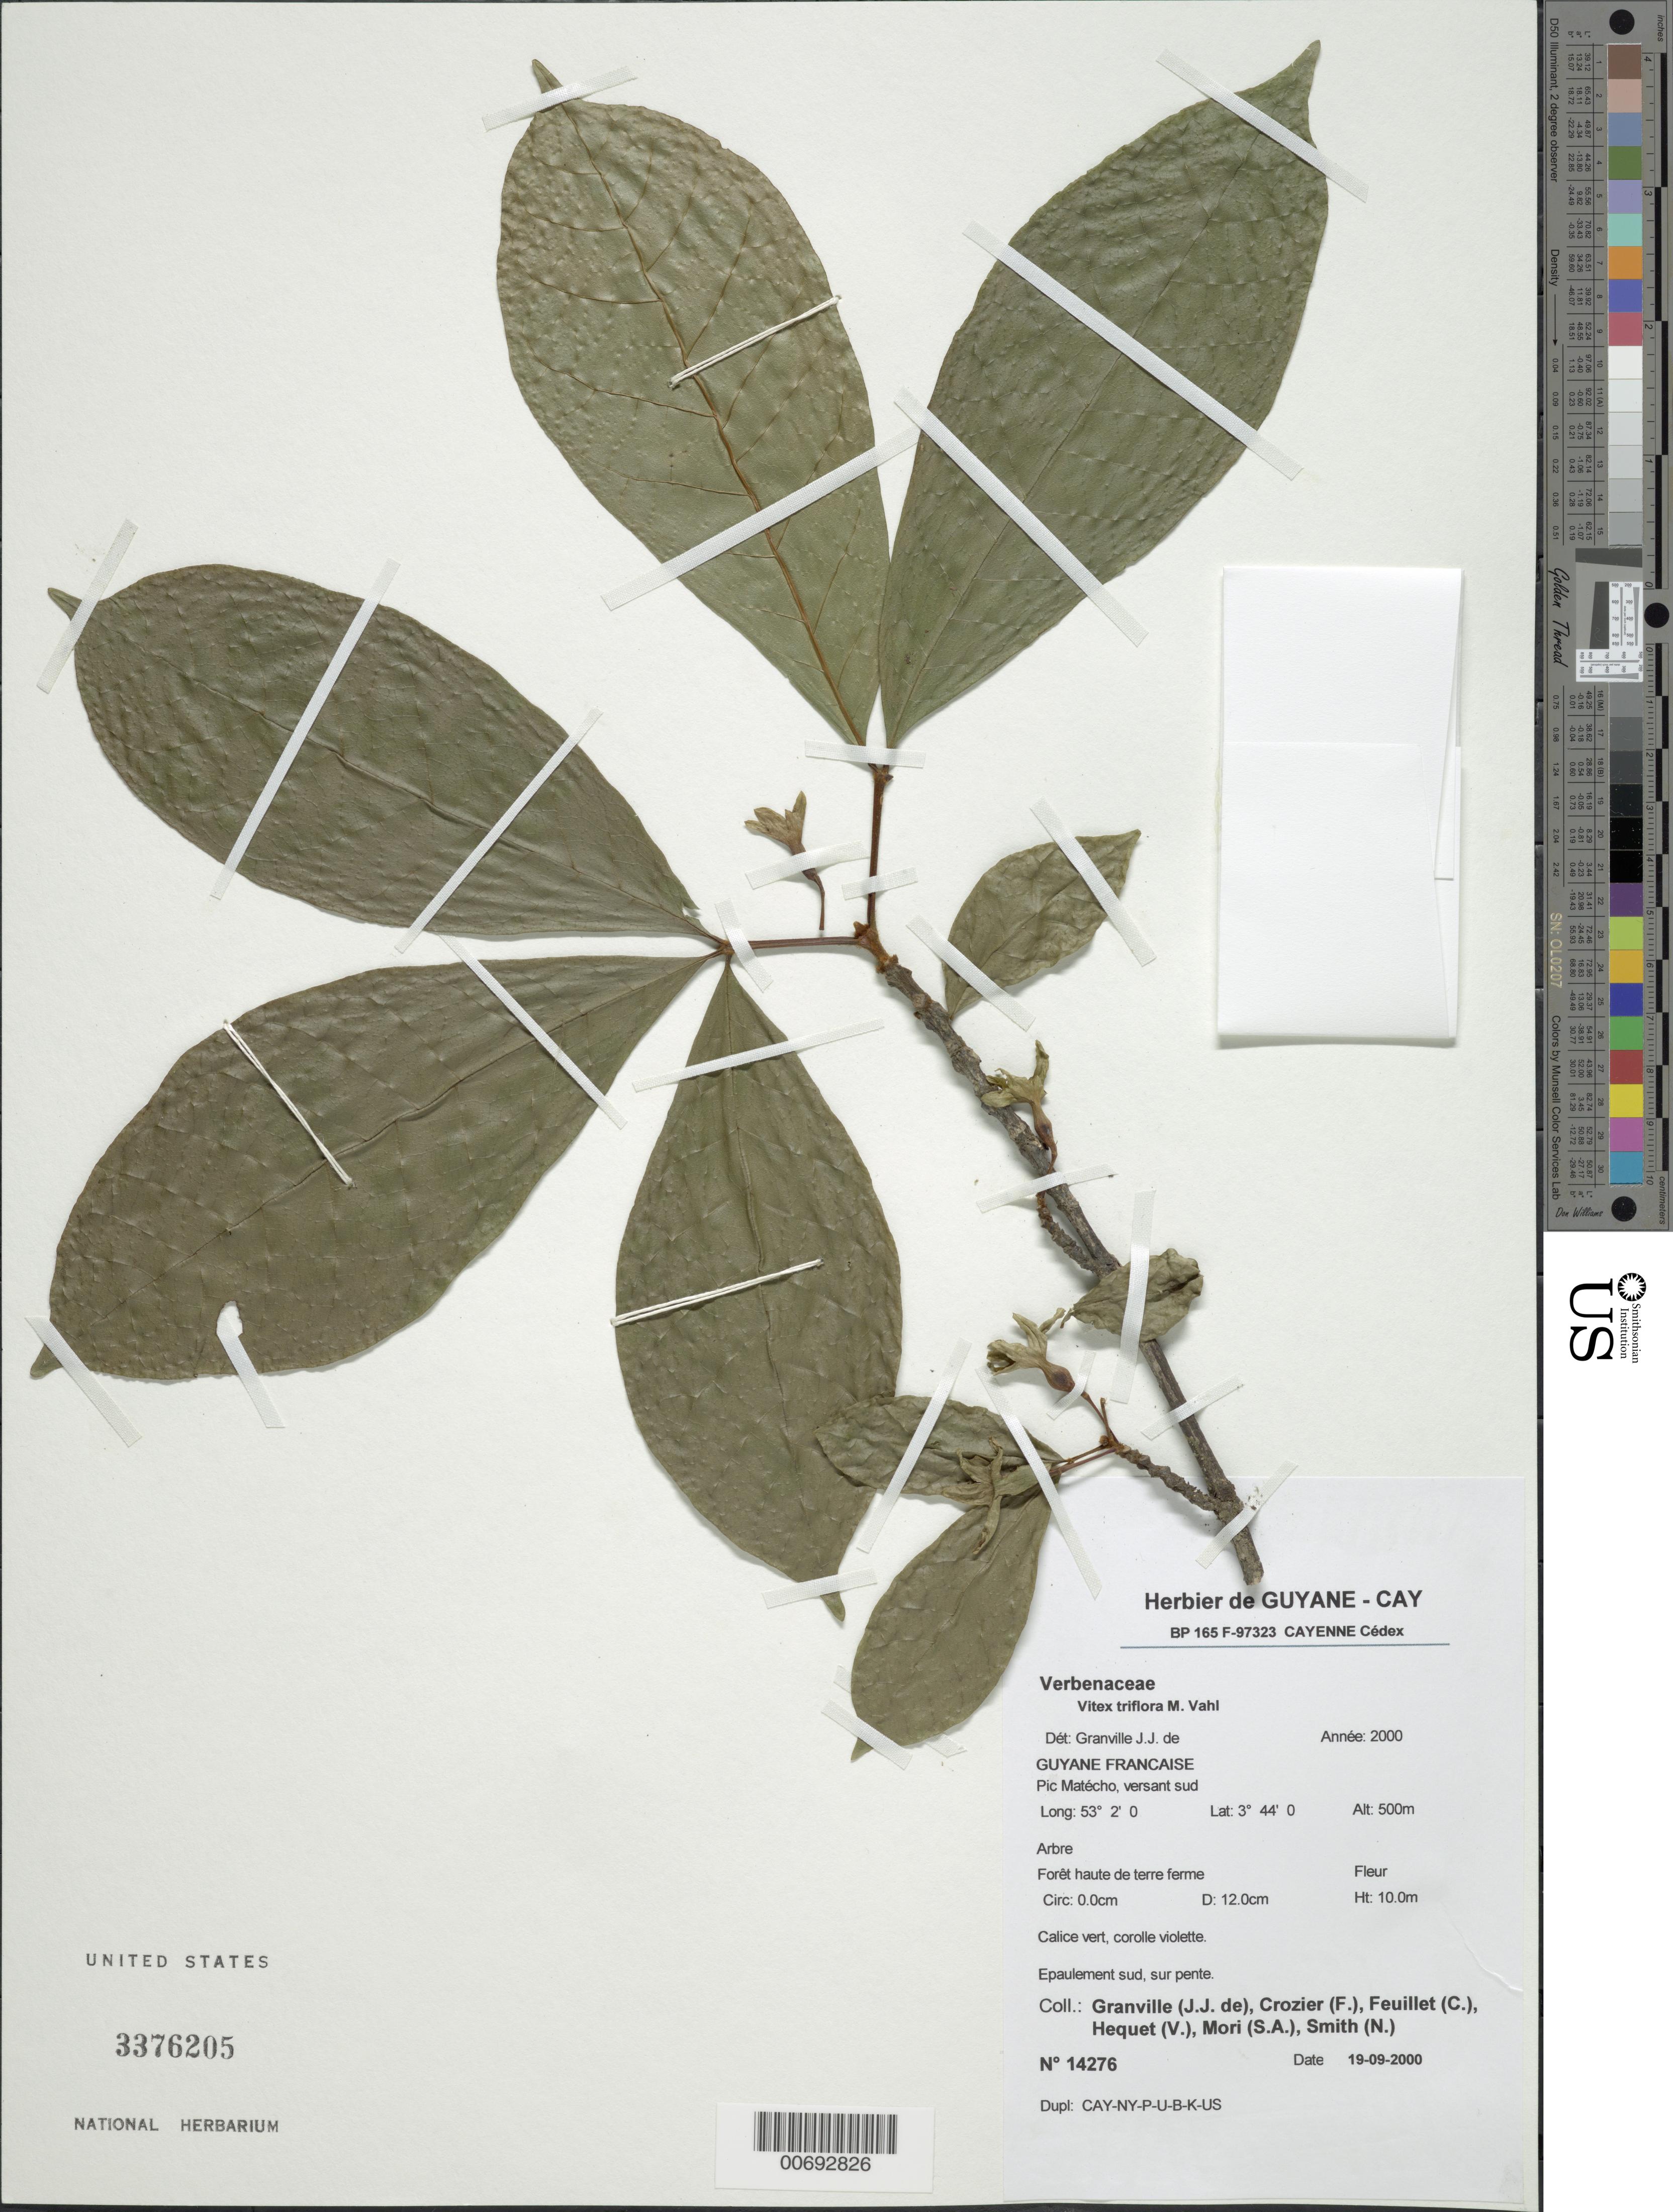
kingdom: Plantae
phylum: Tracheophyta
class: Magnoliopsida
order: Lamiales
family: Lamiaceae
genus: Vitex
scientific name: Vitex triflora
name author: Vahl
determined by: Granville, J. J. de, (CAY), Institut de Recherche pour le Developpement (IRD) (FRENCH GUIANA)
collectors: J.-J. de Granville, F. Crozier, C. Feuillet, V. Hequet, S. Mori & N. Smith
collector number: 14276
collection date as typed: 19-Sep-00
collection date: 2000-09-19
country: French Guiana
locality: Pic Matécho, versant sud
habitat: High forest on terra firma; southern shoulder on slope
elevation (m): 450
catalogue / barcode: US 3376205